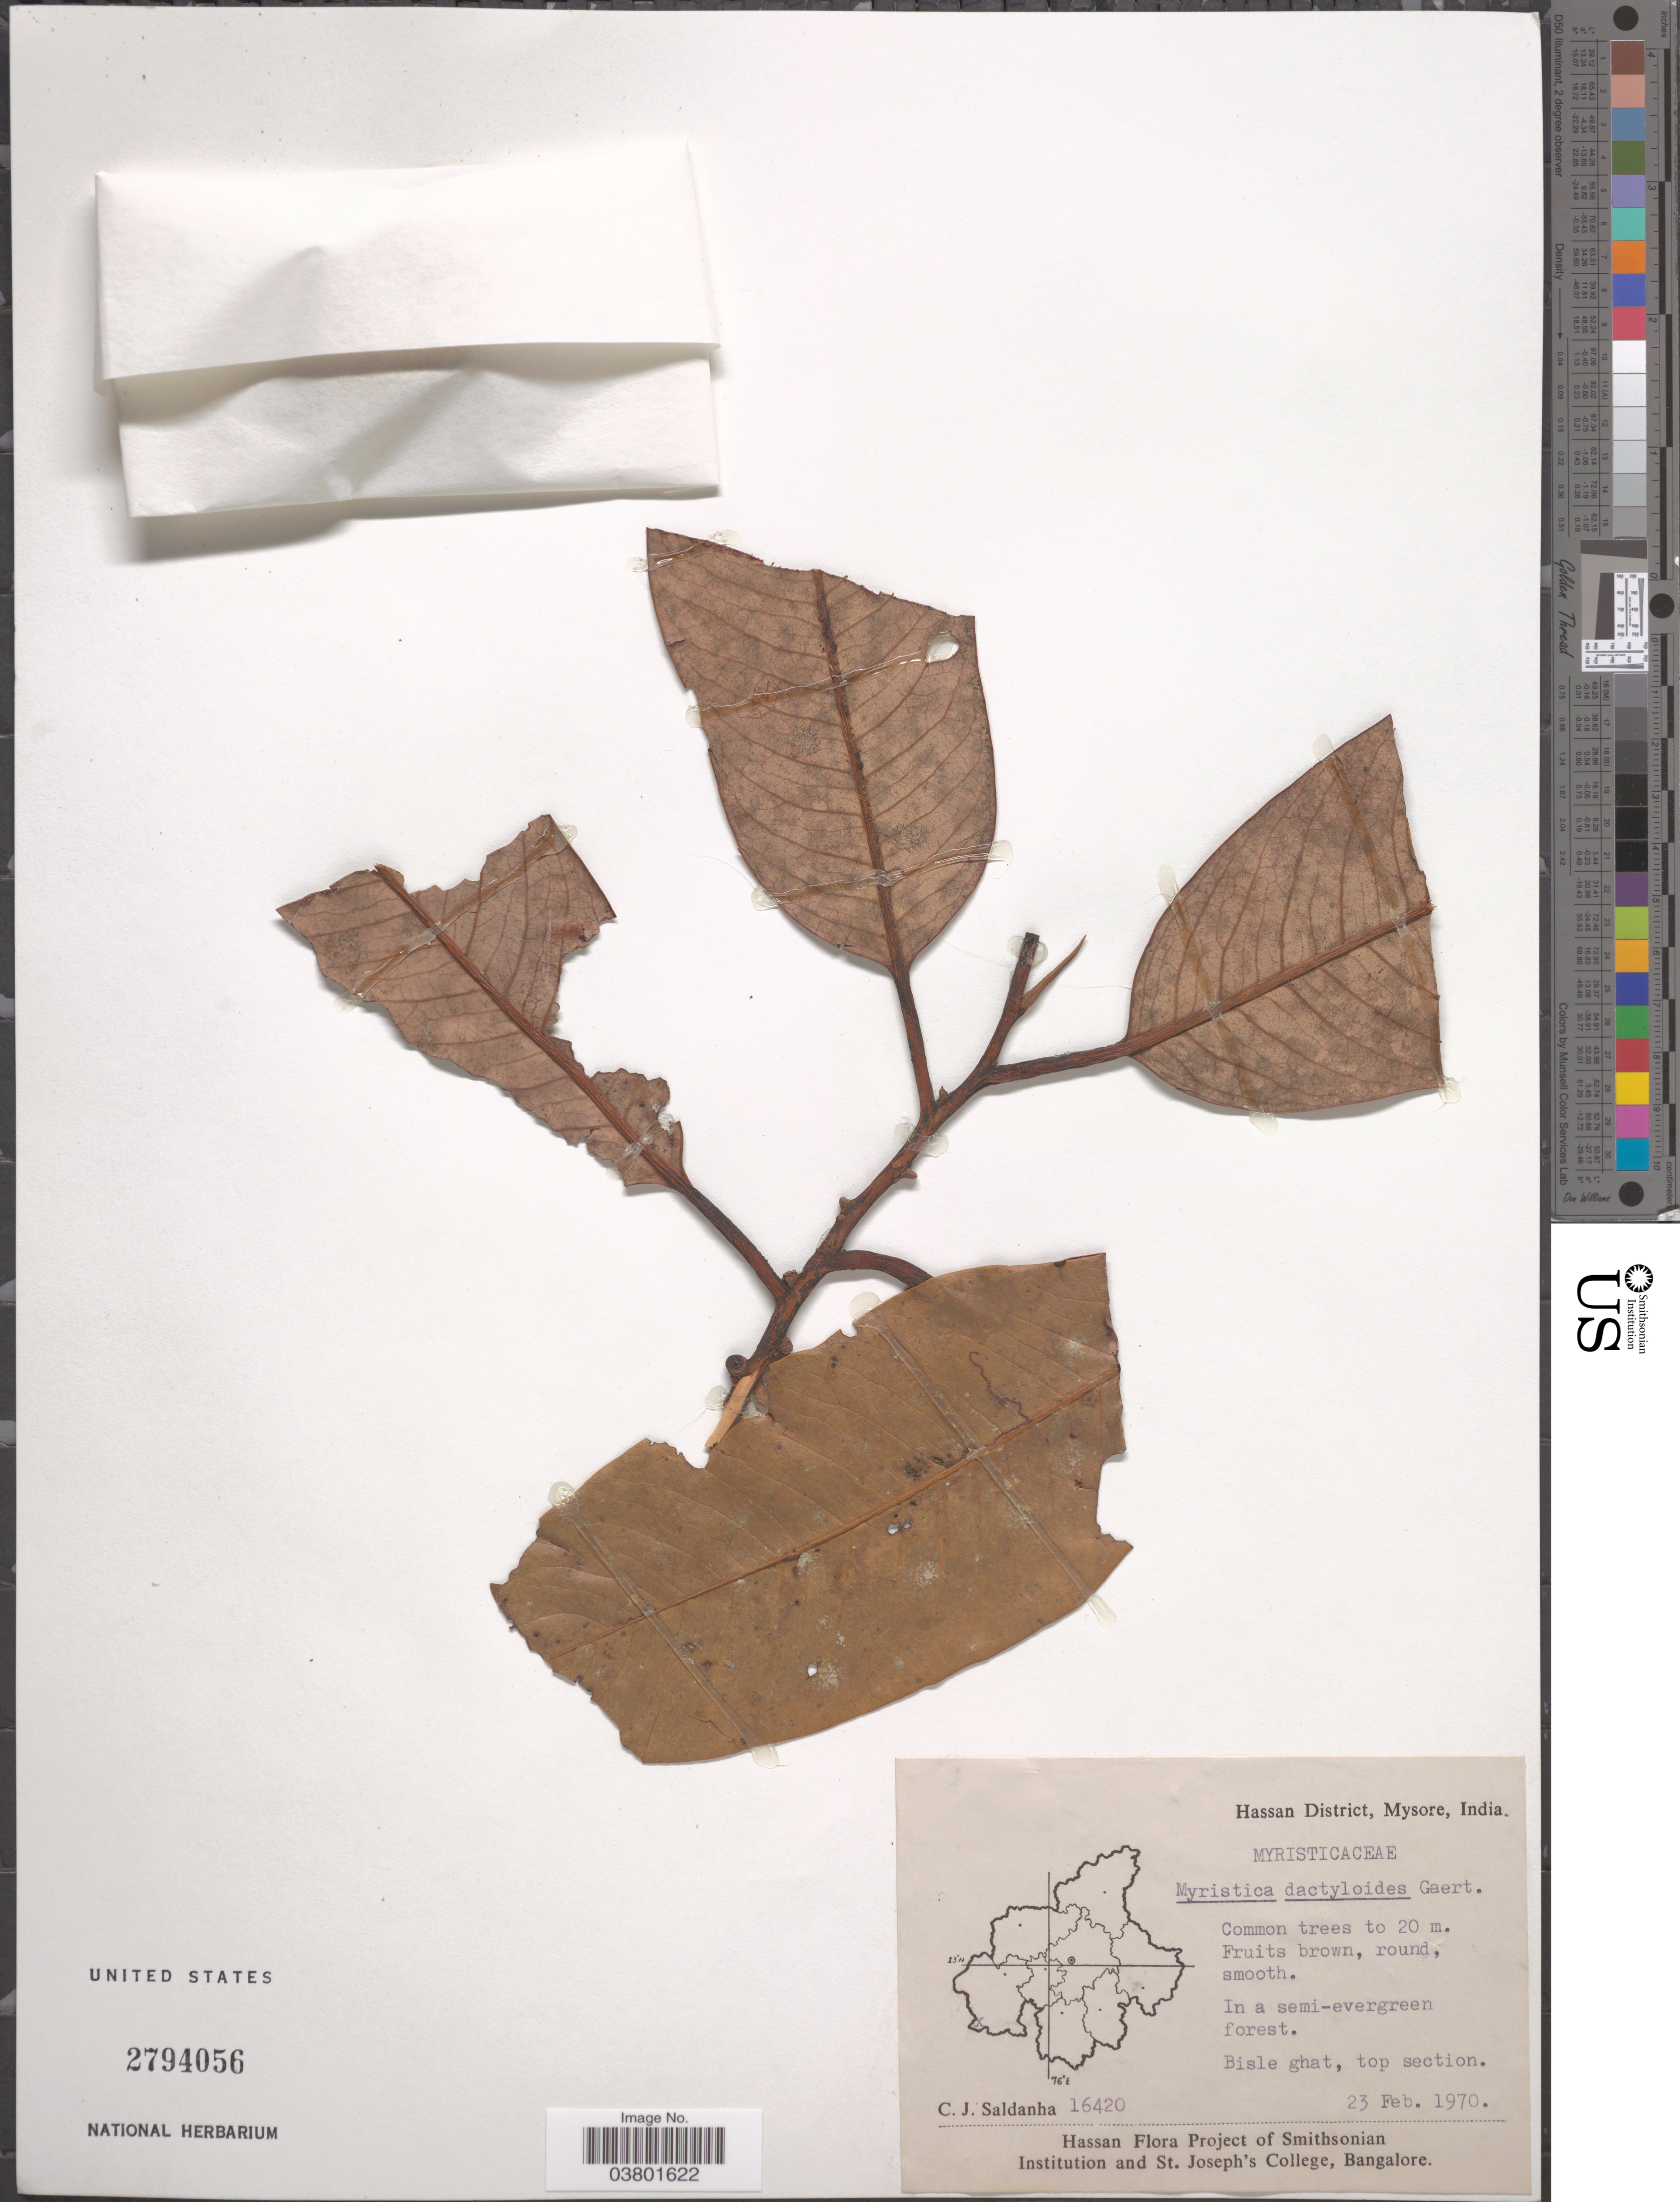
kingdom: Plantae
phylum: Tracheophyta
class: Magnoliopsida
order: Magnoliales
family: Myristicaceae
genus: Myristica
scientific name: Myristica dactyloides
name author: Wall.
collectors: C. J. Saldanha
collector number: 16420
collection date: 1970-02-23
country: India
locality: Hassan District, Mysore. Bisle ghat, top section.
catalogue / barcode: US 2794056